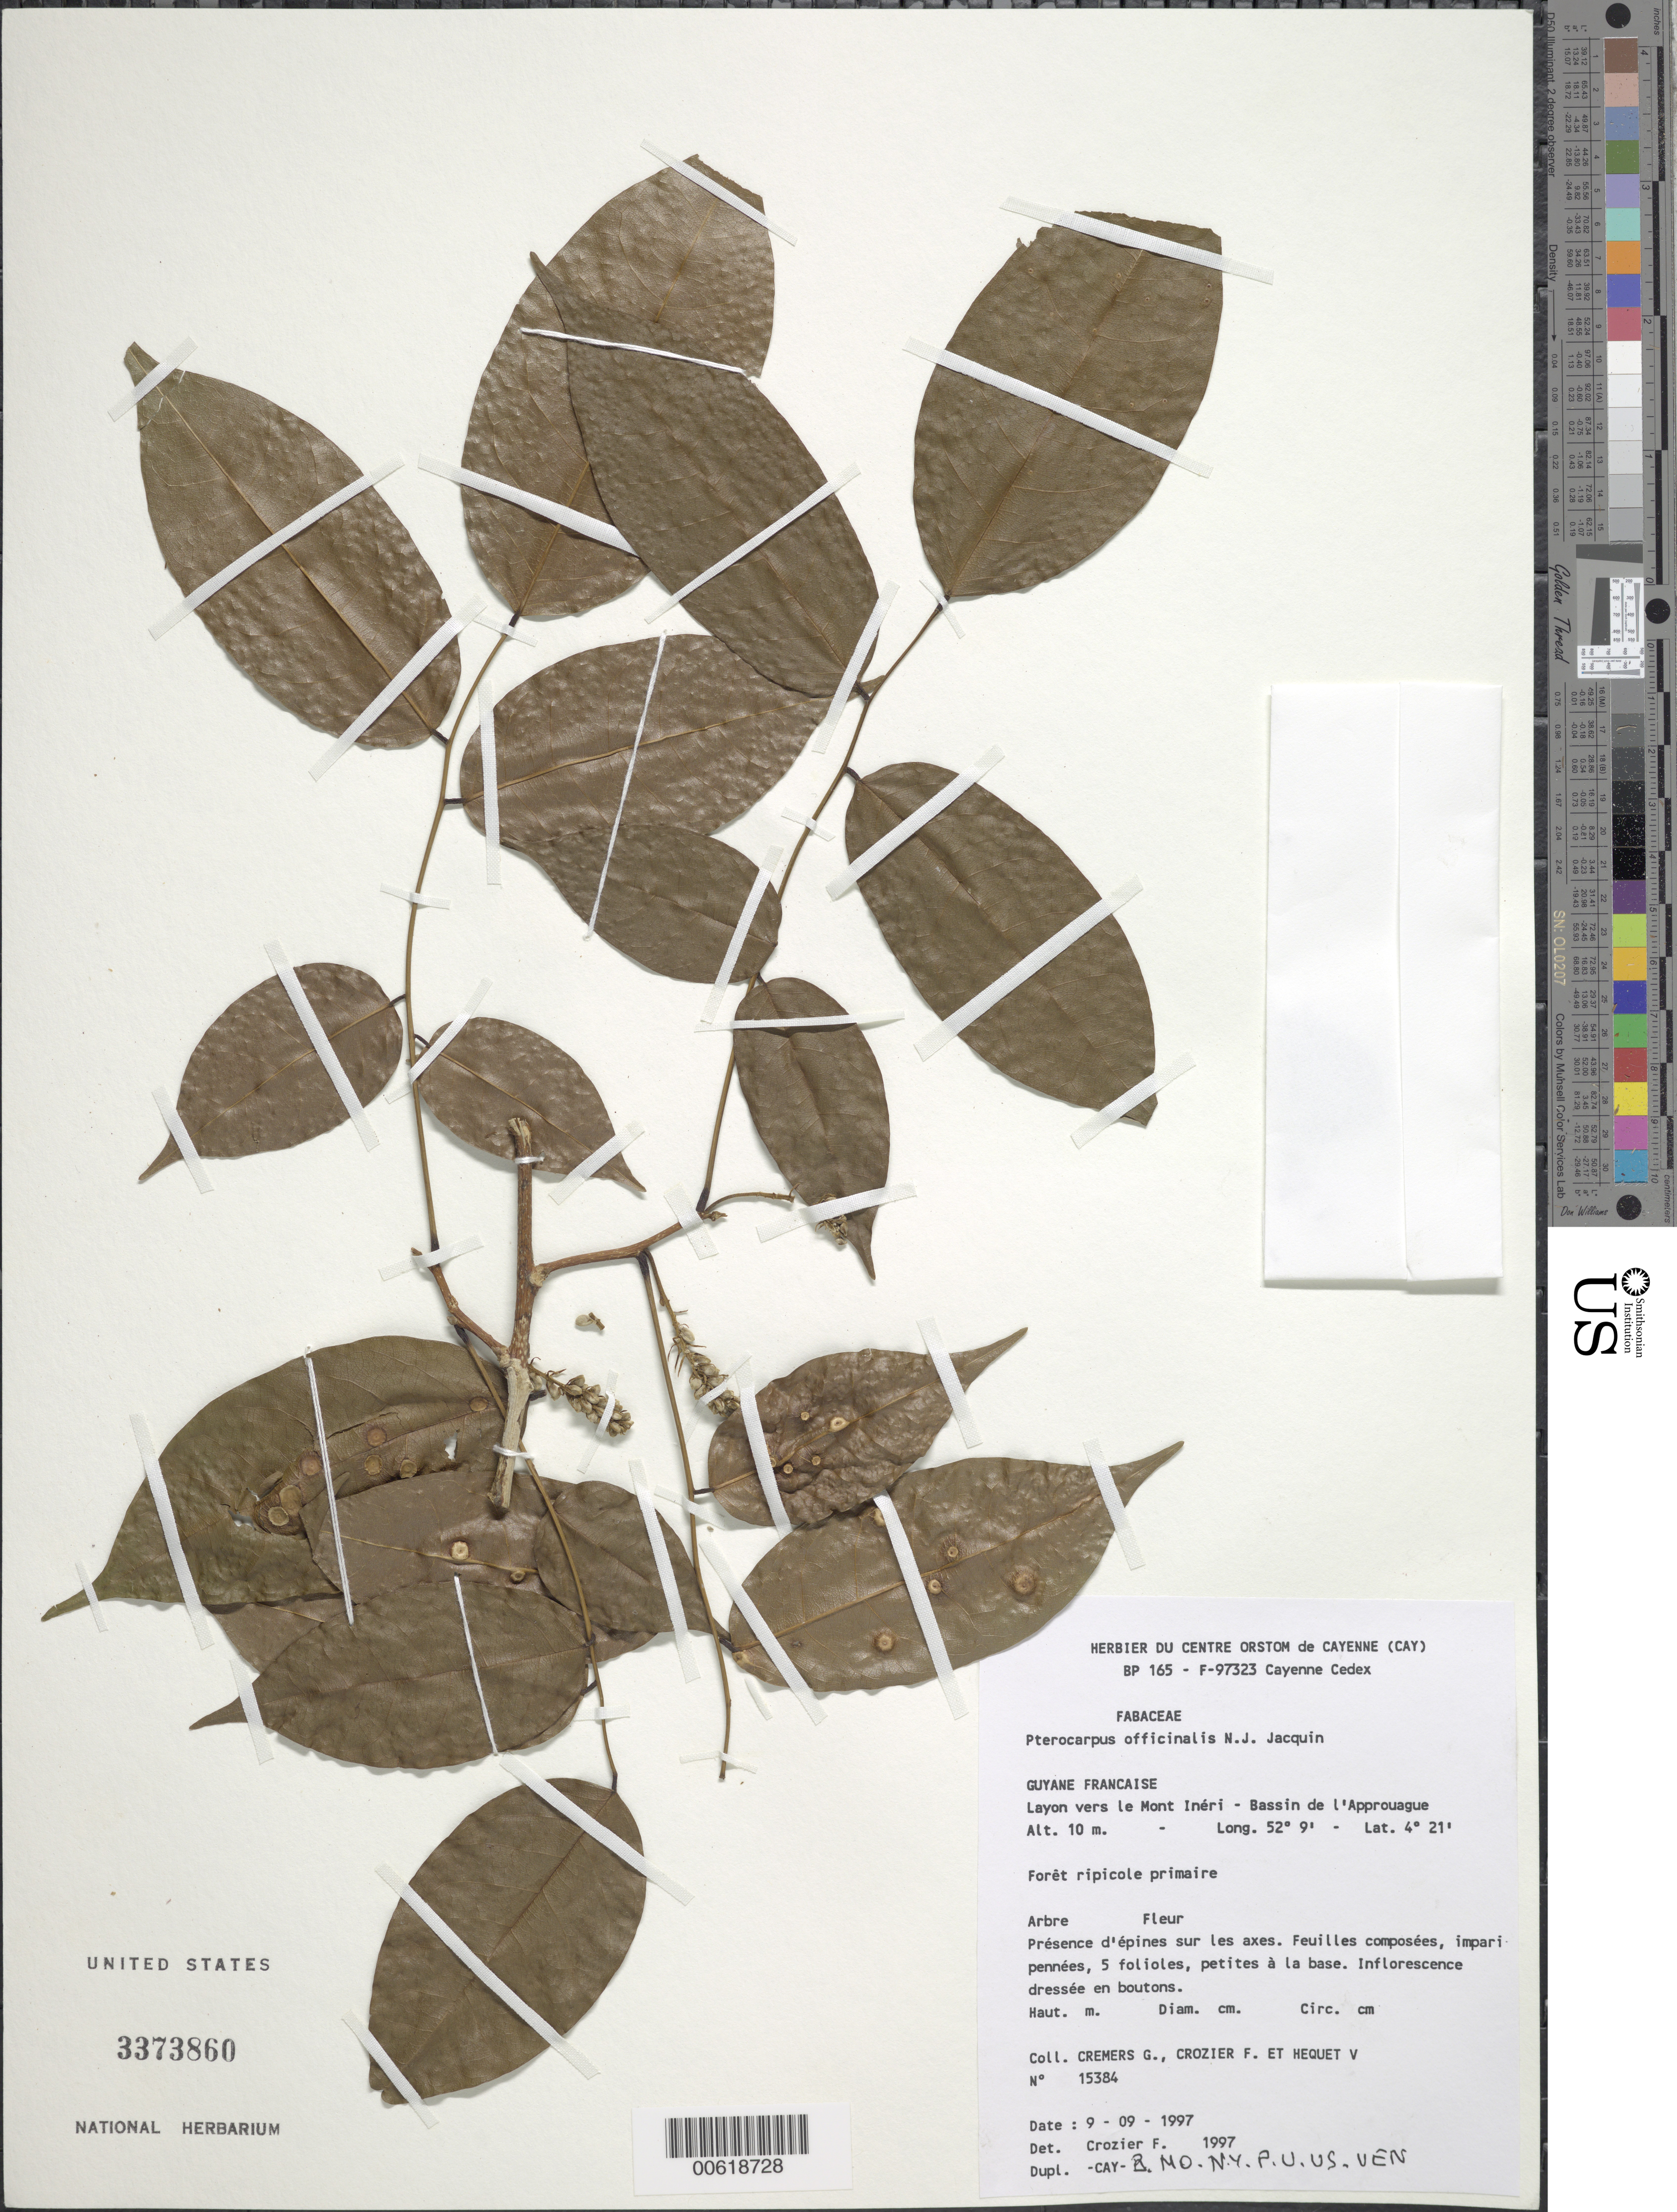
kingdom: Plantae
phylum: Tracheophyta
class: Magnoliopsida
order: Fabales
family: Fabaceae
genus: Pterocarpus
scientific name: Pterocarpus officinalis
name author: Jacq.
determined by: Crozier, F.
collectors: G. Cremers, F. Crozier & V. Hequet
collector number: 15384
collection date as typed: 9-Sep-97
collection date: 1997-09-09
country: French Guiana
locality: Mont Inéri, Bassin de l'Approuague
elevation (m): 10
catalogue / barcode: US 3373860